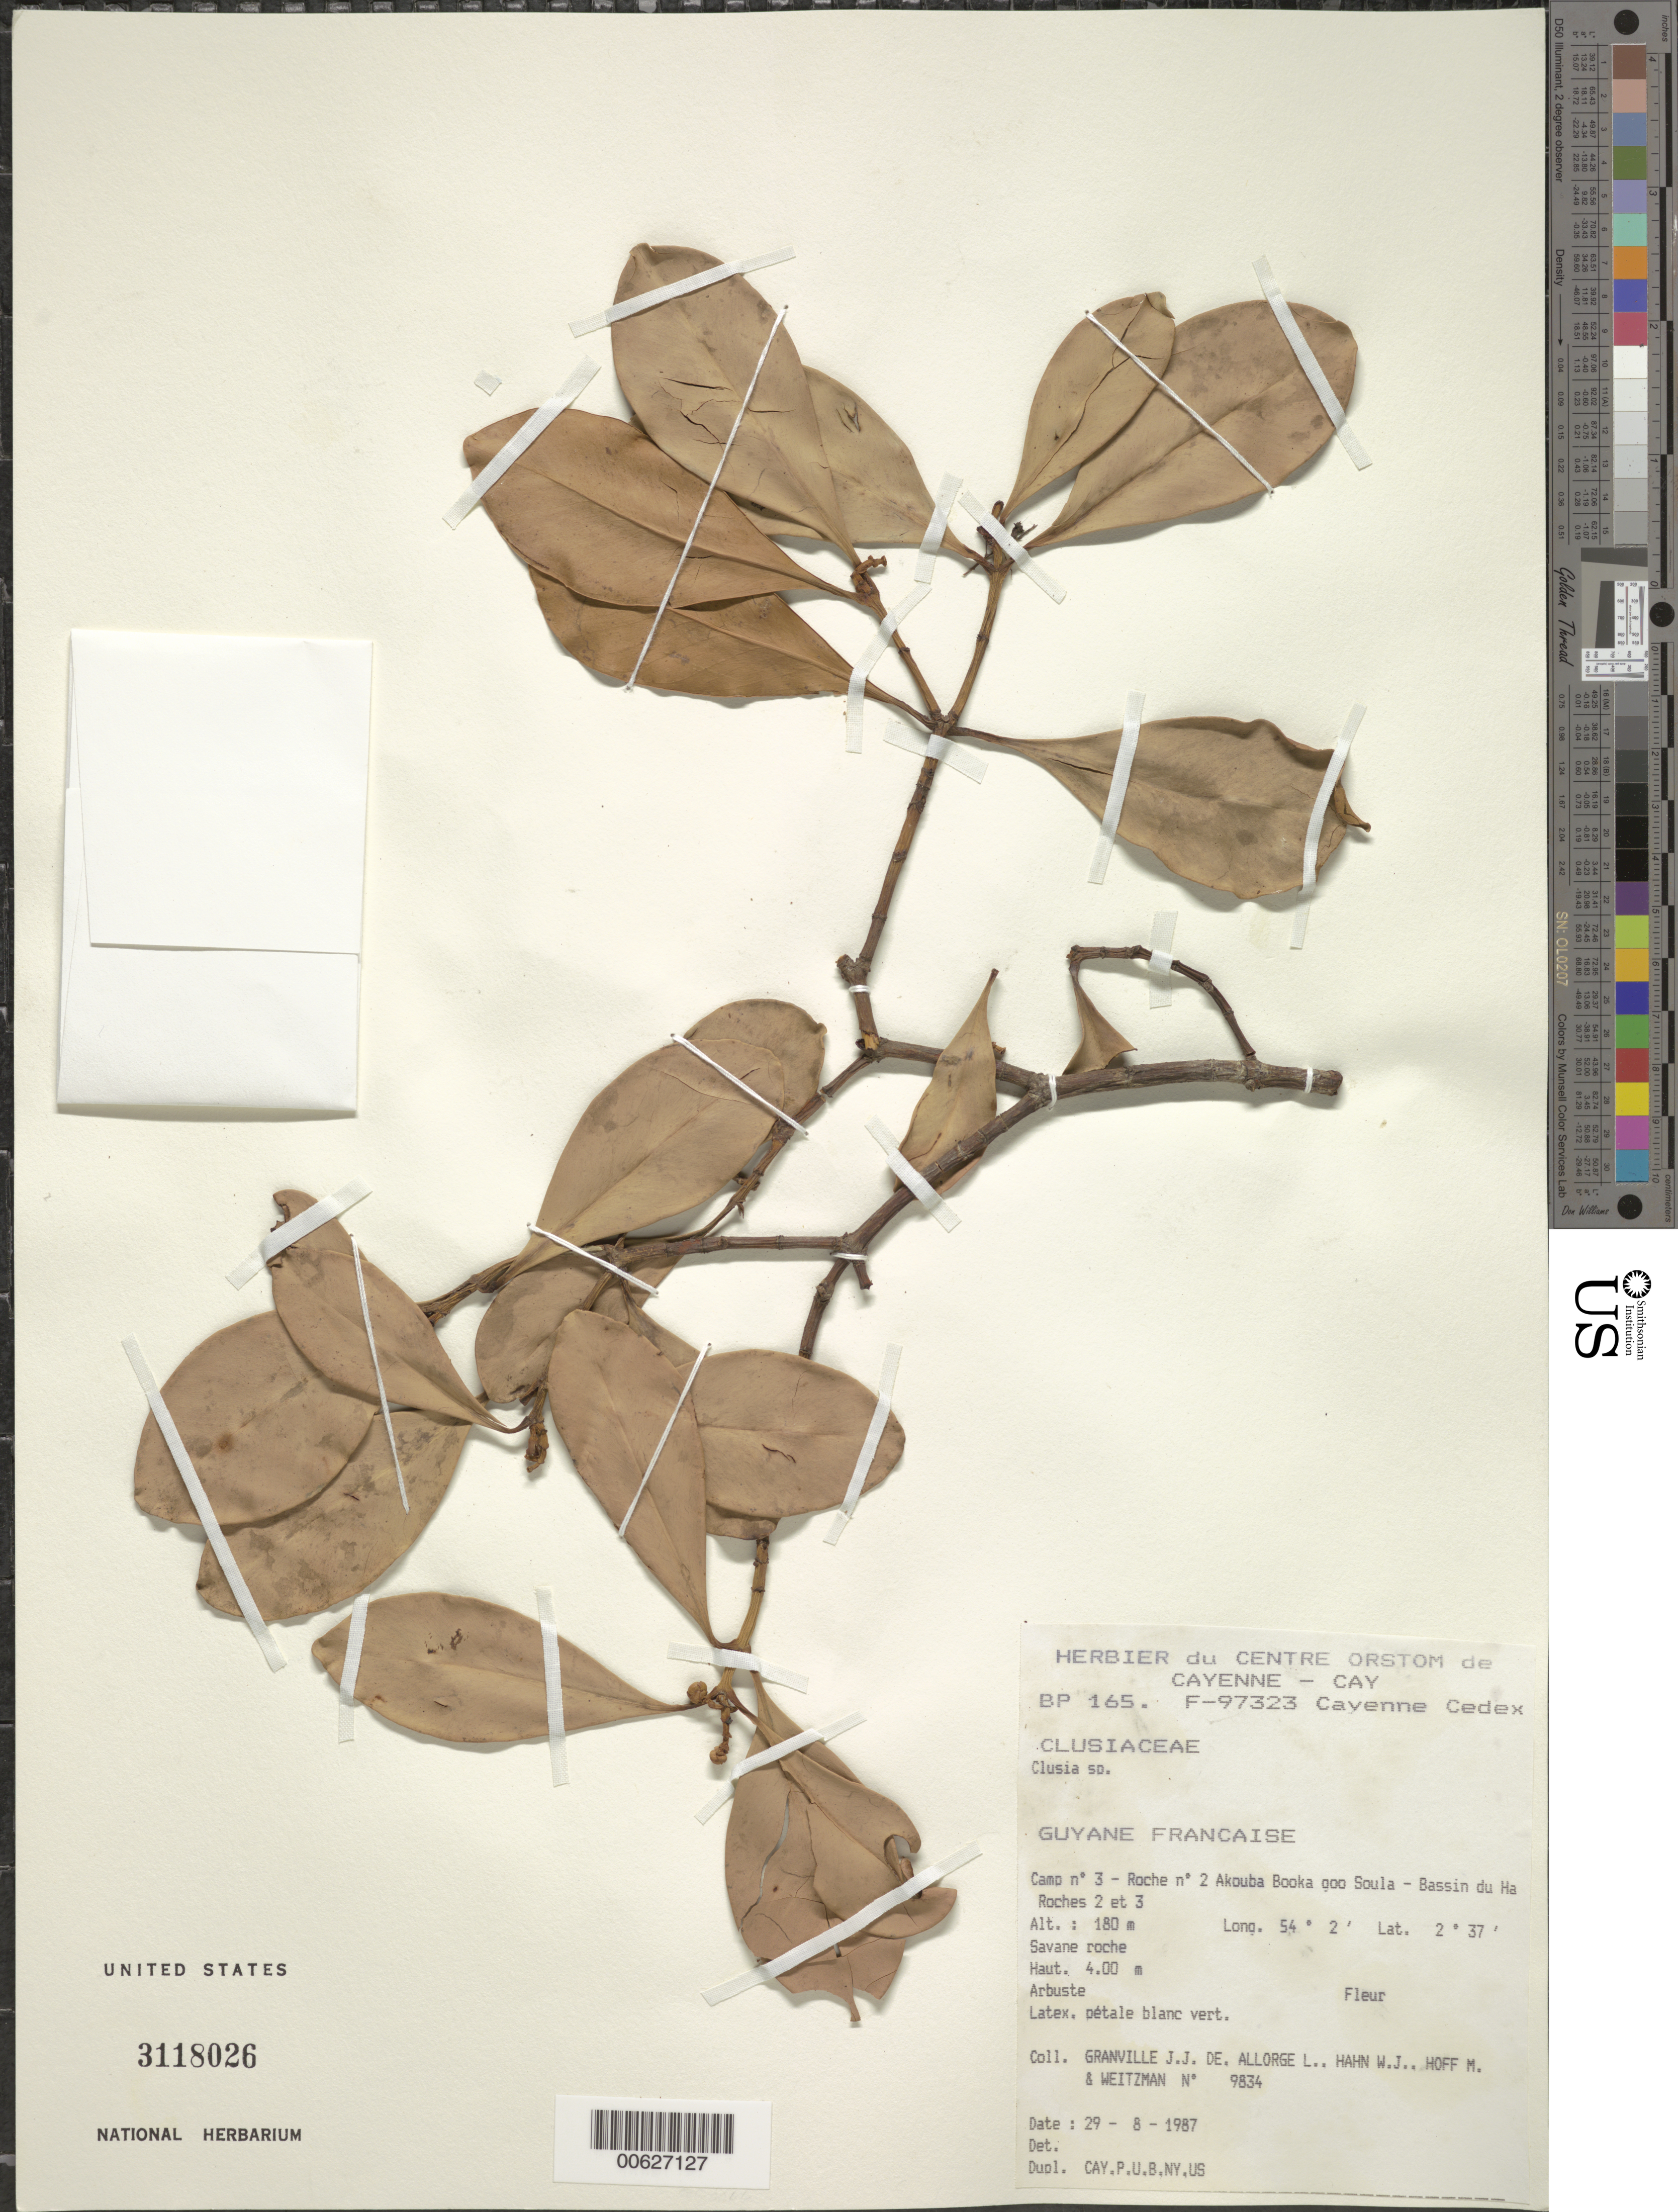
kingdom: Plantae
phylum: Tracheophyta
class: Magnoliopsida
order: Malpighiales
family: Clusiaceae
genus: Clusia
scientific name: Clusia sp.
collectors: J.-J. de Granville, L. Allorge, W. J. Hahn, M. Hoff & A. L. Weitzman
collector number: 9834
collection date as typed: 29-Aug-87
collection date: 1987-08-29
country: French Guiana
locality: Akouba Booka goo Soula, Camp #3, Roches no. 2 et 3, Bassin du Haut-Marouini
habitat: Savanne roche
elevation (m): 180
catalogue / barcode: US 3118026